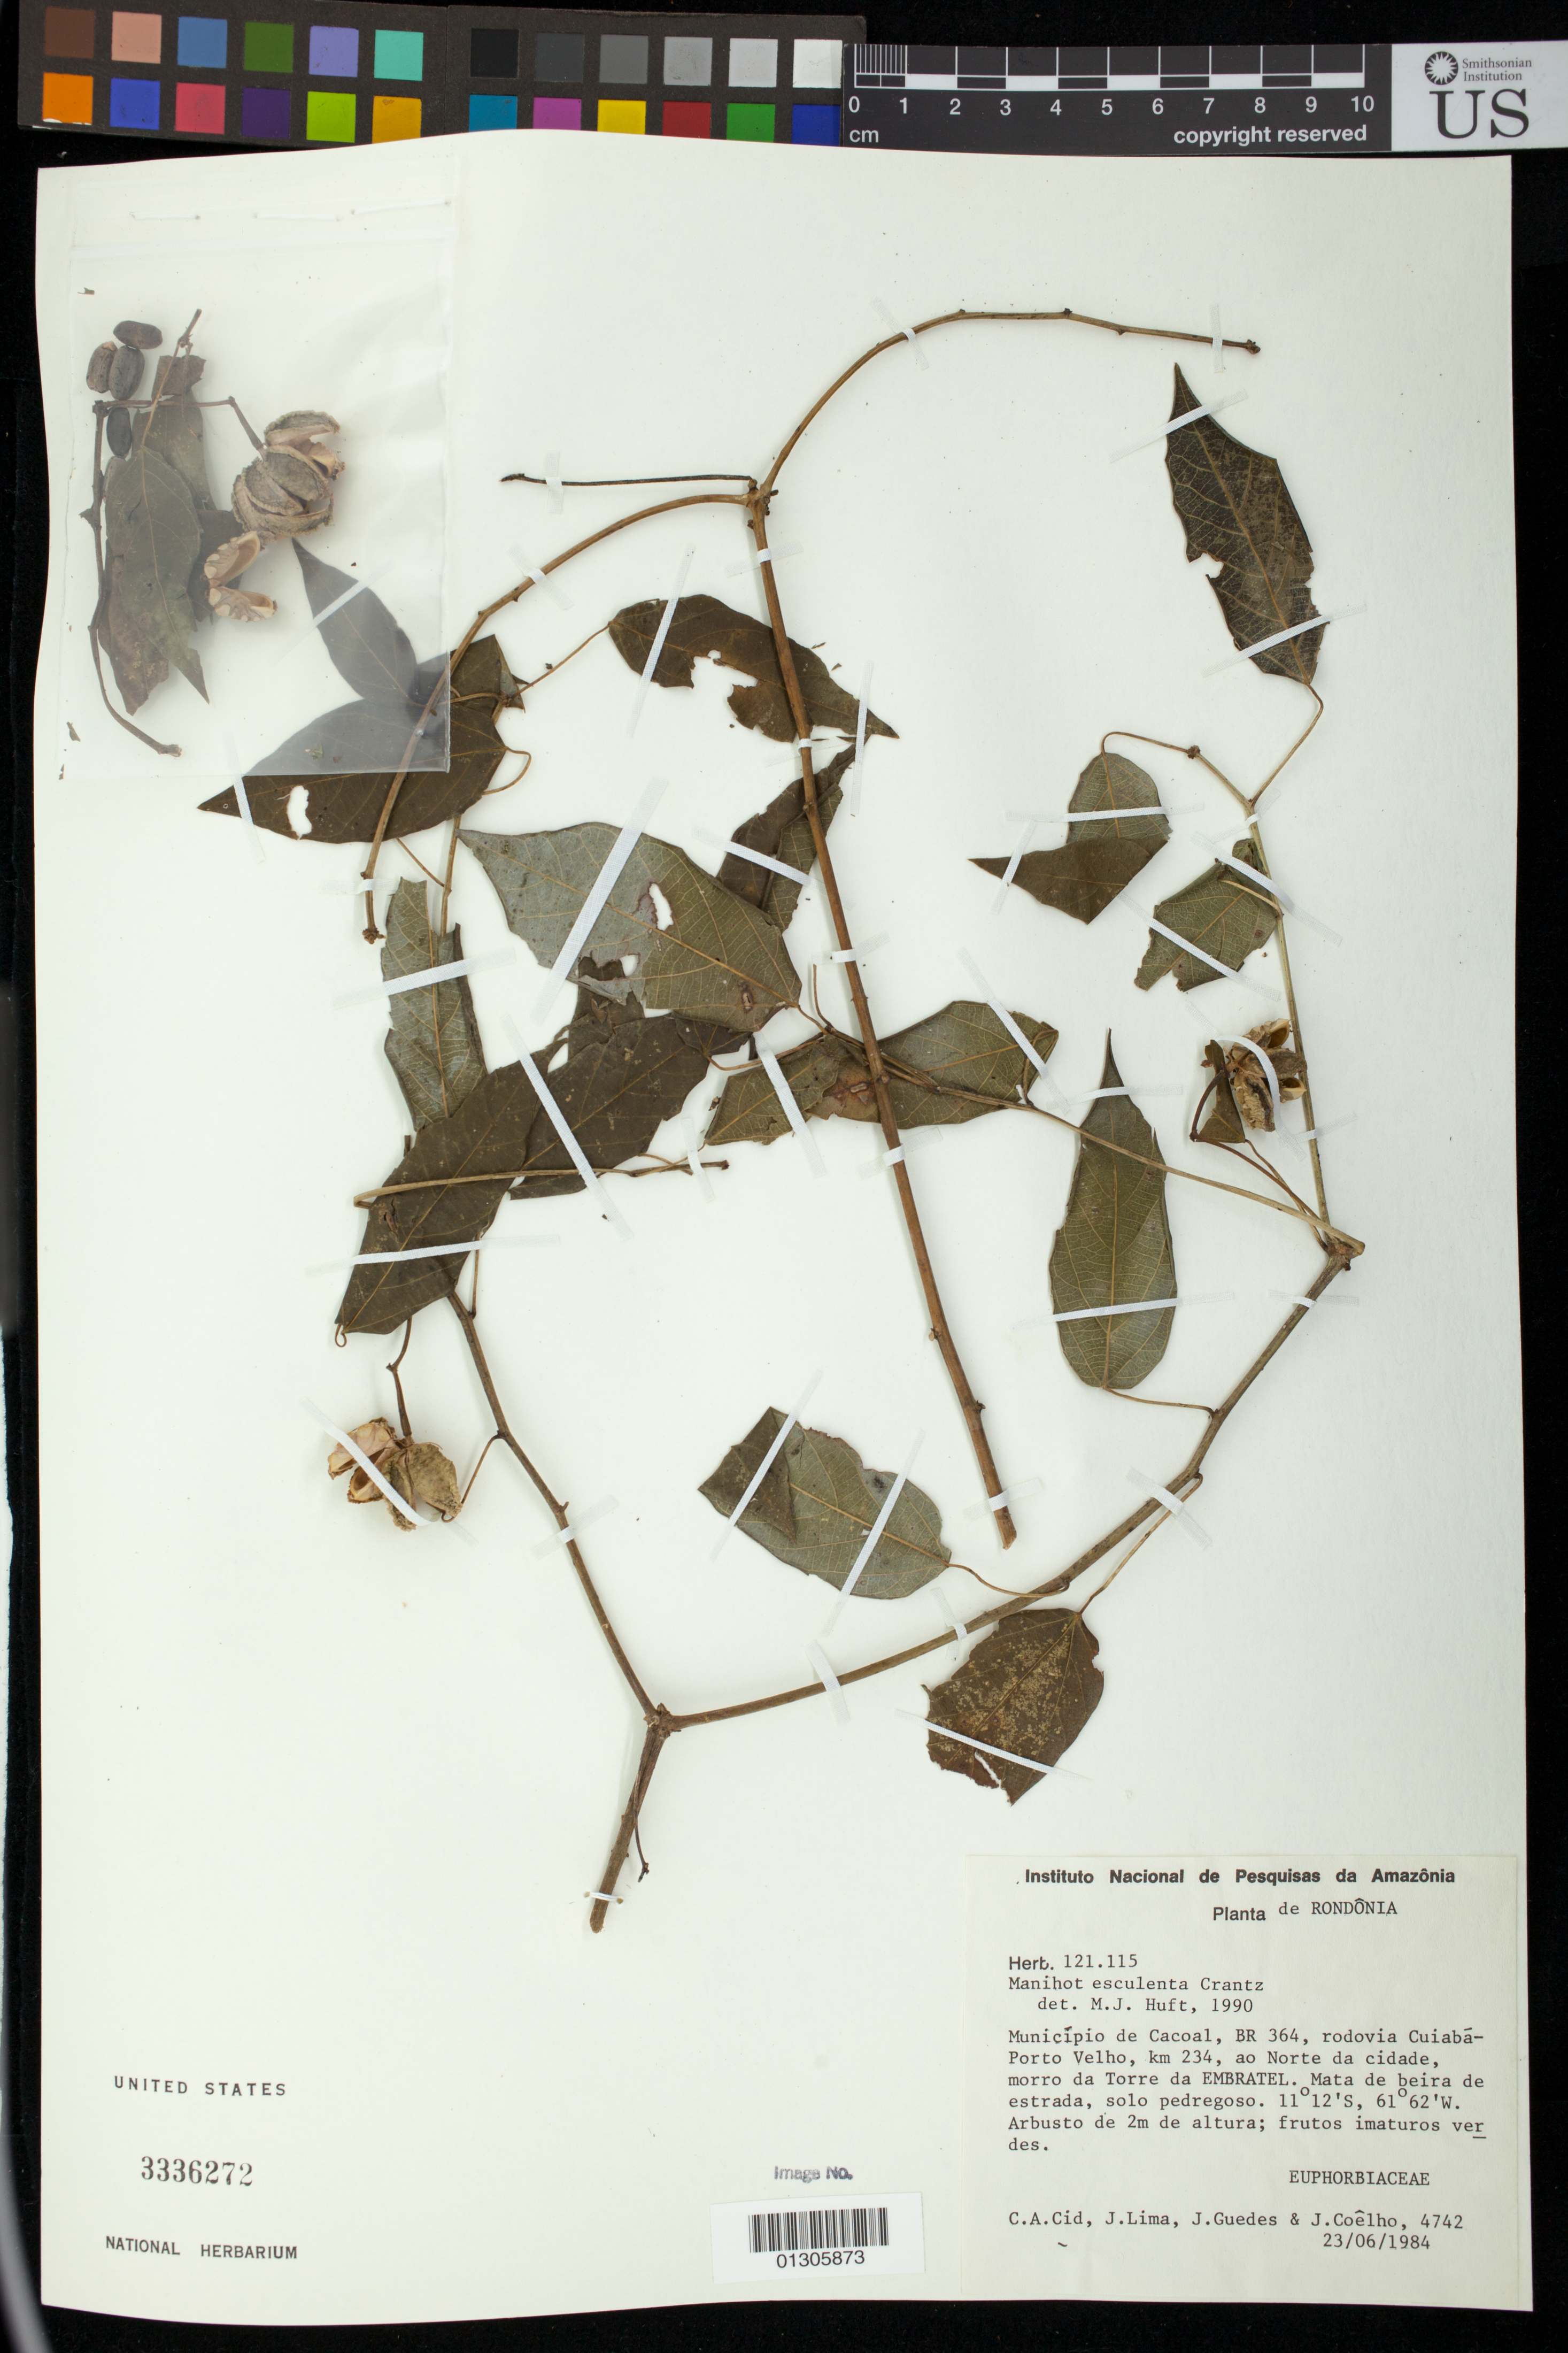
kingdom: Plantae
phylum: Tracheophyta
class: Magnoliopsida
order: Malpighiales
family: Euphorbiaceae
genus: Manihot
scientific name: Manihot esculenta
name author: Crantz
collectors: C. A. Cid Ferreira, J. Lima, J. Guedes & J. Coêlho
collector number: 4742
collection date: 1984-06-23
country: Brazil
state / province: Rondonia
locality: Municipio de Cacoal, BR 364, rodovia Cuiaba-Porto Velho, km 234, ao Norte da cidade, morro da Torre da Embratel.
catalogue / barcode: US 3336272